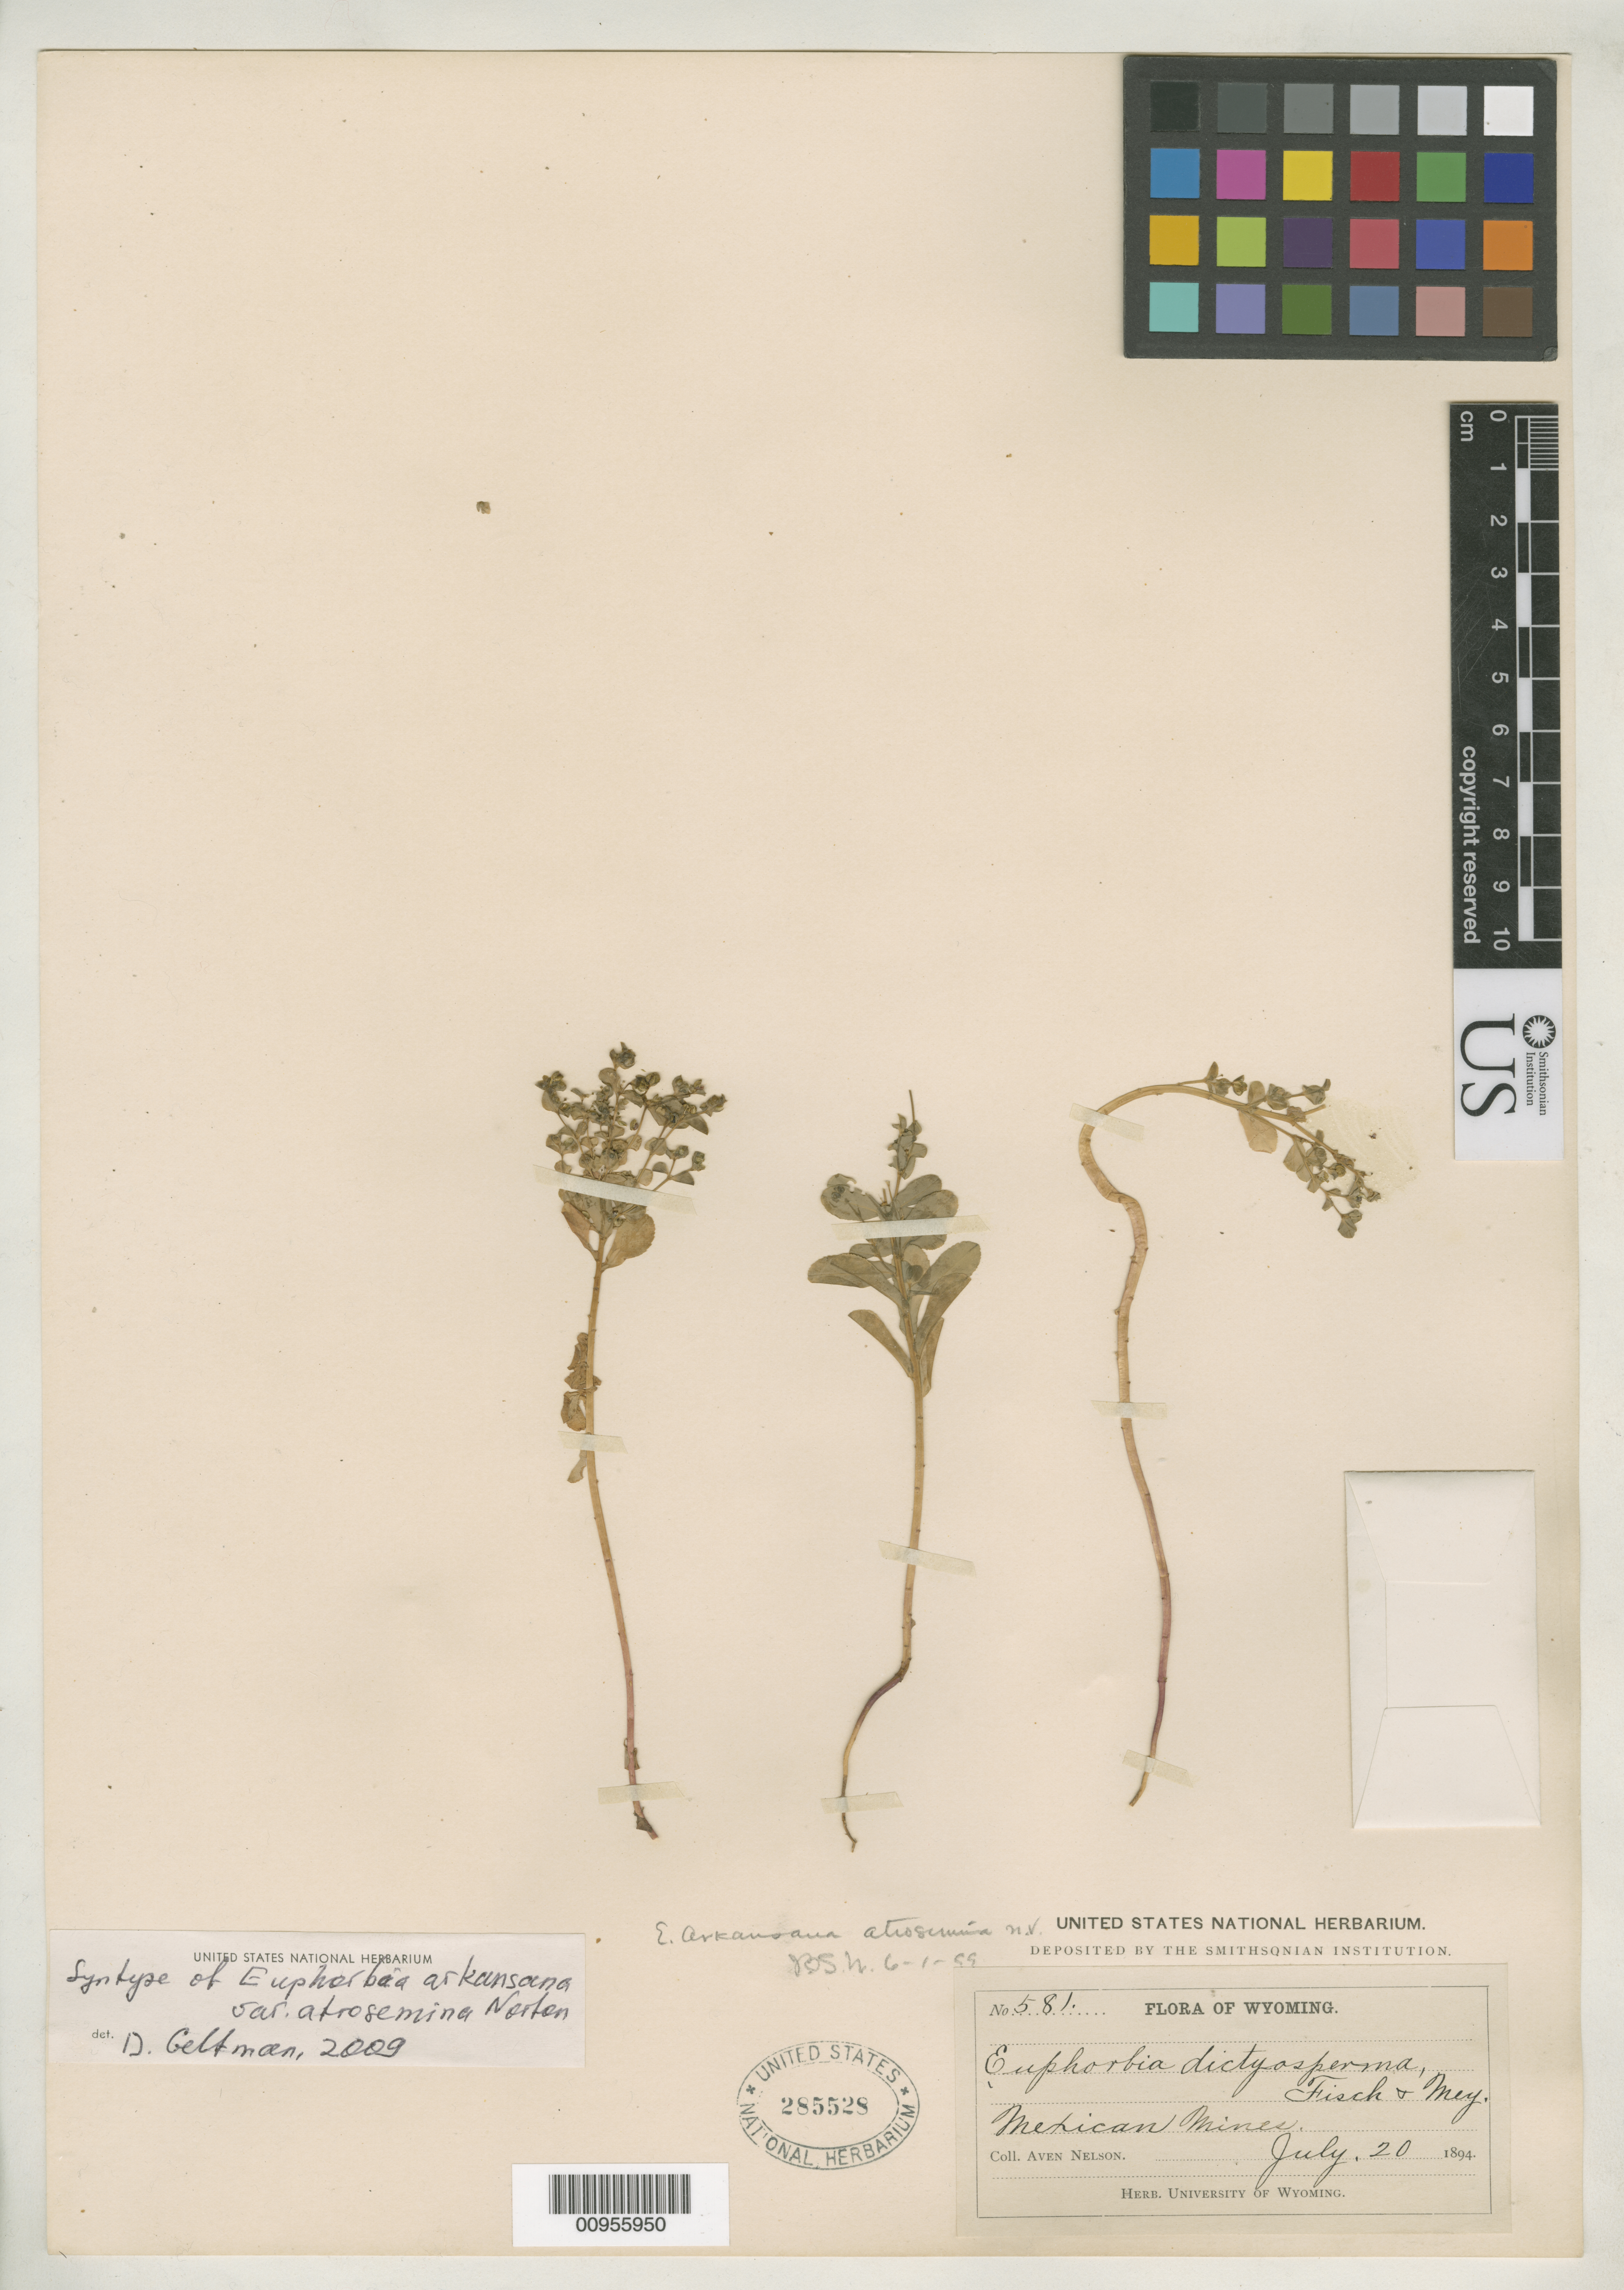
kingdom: Plantae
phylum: Tracheophyta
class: Magnoliopsida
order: Malpighiales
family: Euphorbiaceae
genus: Euphorbia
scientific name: Euphorbia arkansana var. atrosemina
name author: Norton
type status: Paratype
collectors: A. Nelson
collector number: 581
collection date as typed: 20 Jul 1894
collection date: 1894-07-20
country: United States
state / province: Wyoming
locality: Mexican Mines.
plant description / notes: Preprint from Ann. Rep. Missouri Bot. Gard. vol. 11 (1900).; No type cited in protologue; this sheet annotated by D. Geltman (2009) as "syntype" but Pringle s.n. (USNH 19649) was annotated as "type" by Norton (1899).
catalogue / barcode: US 285528